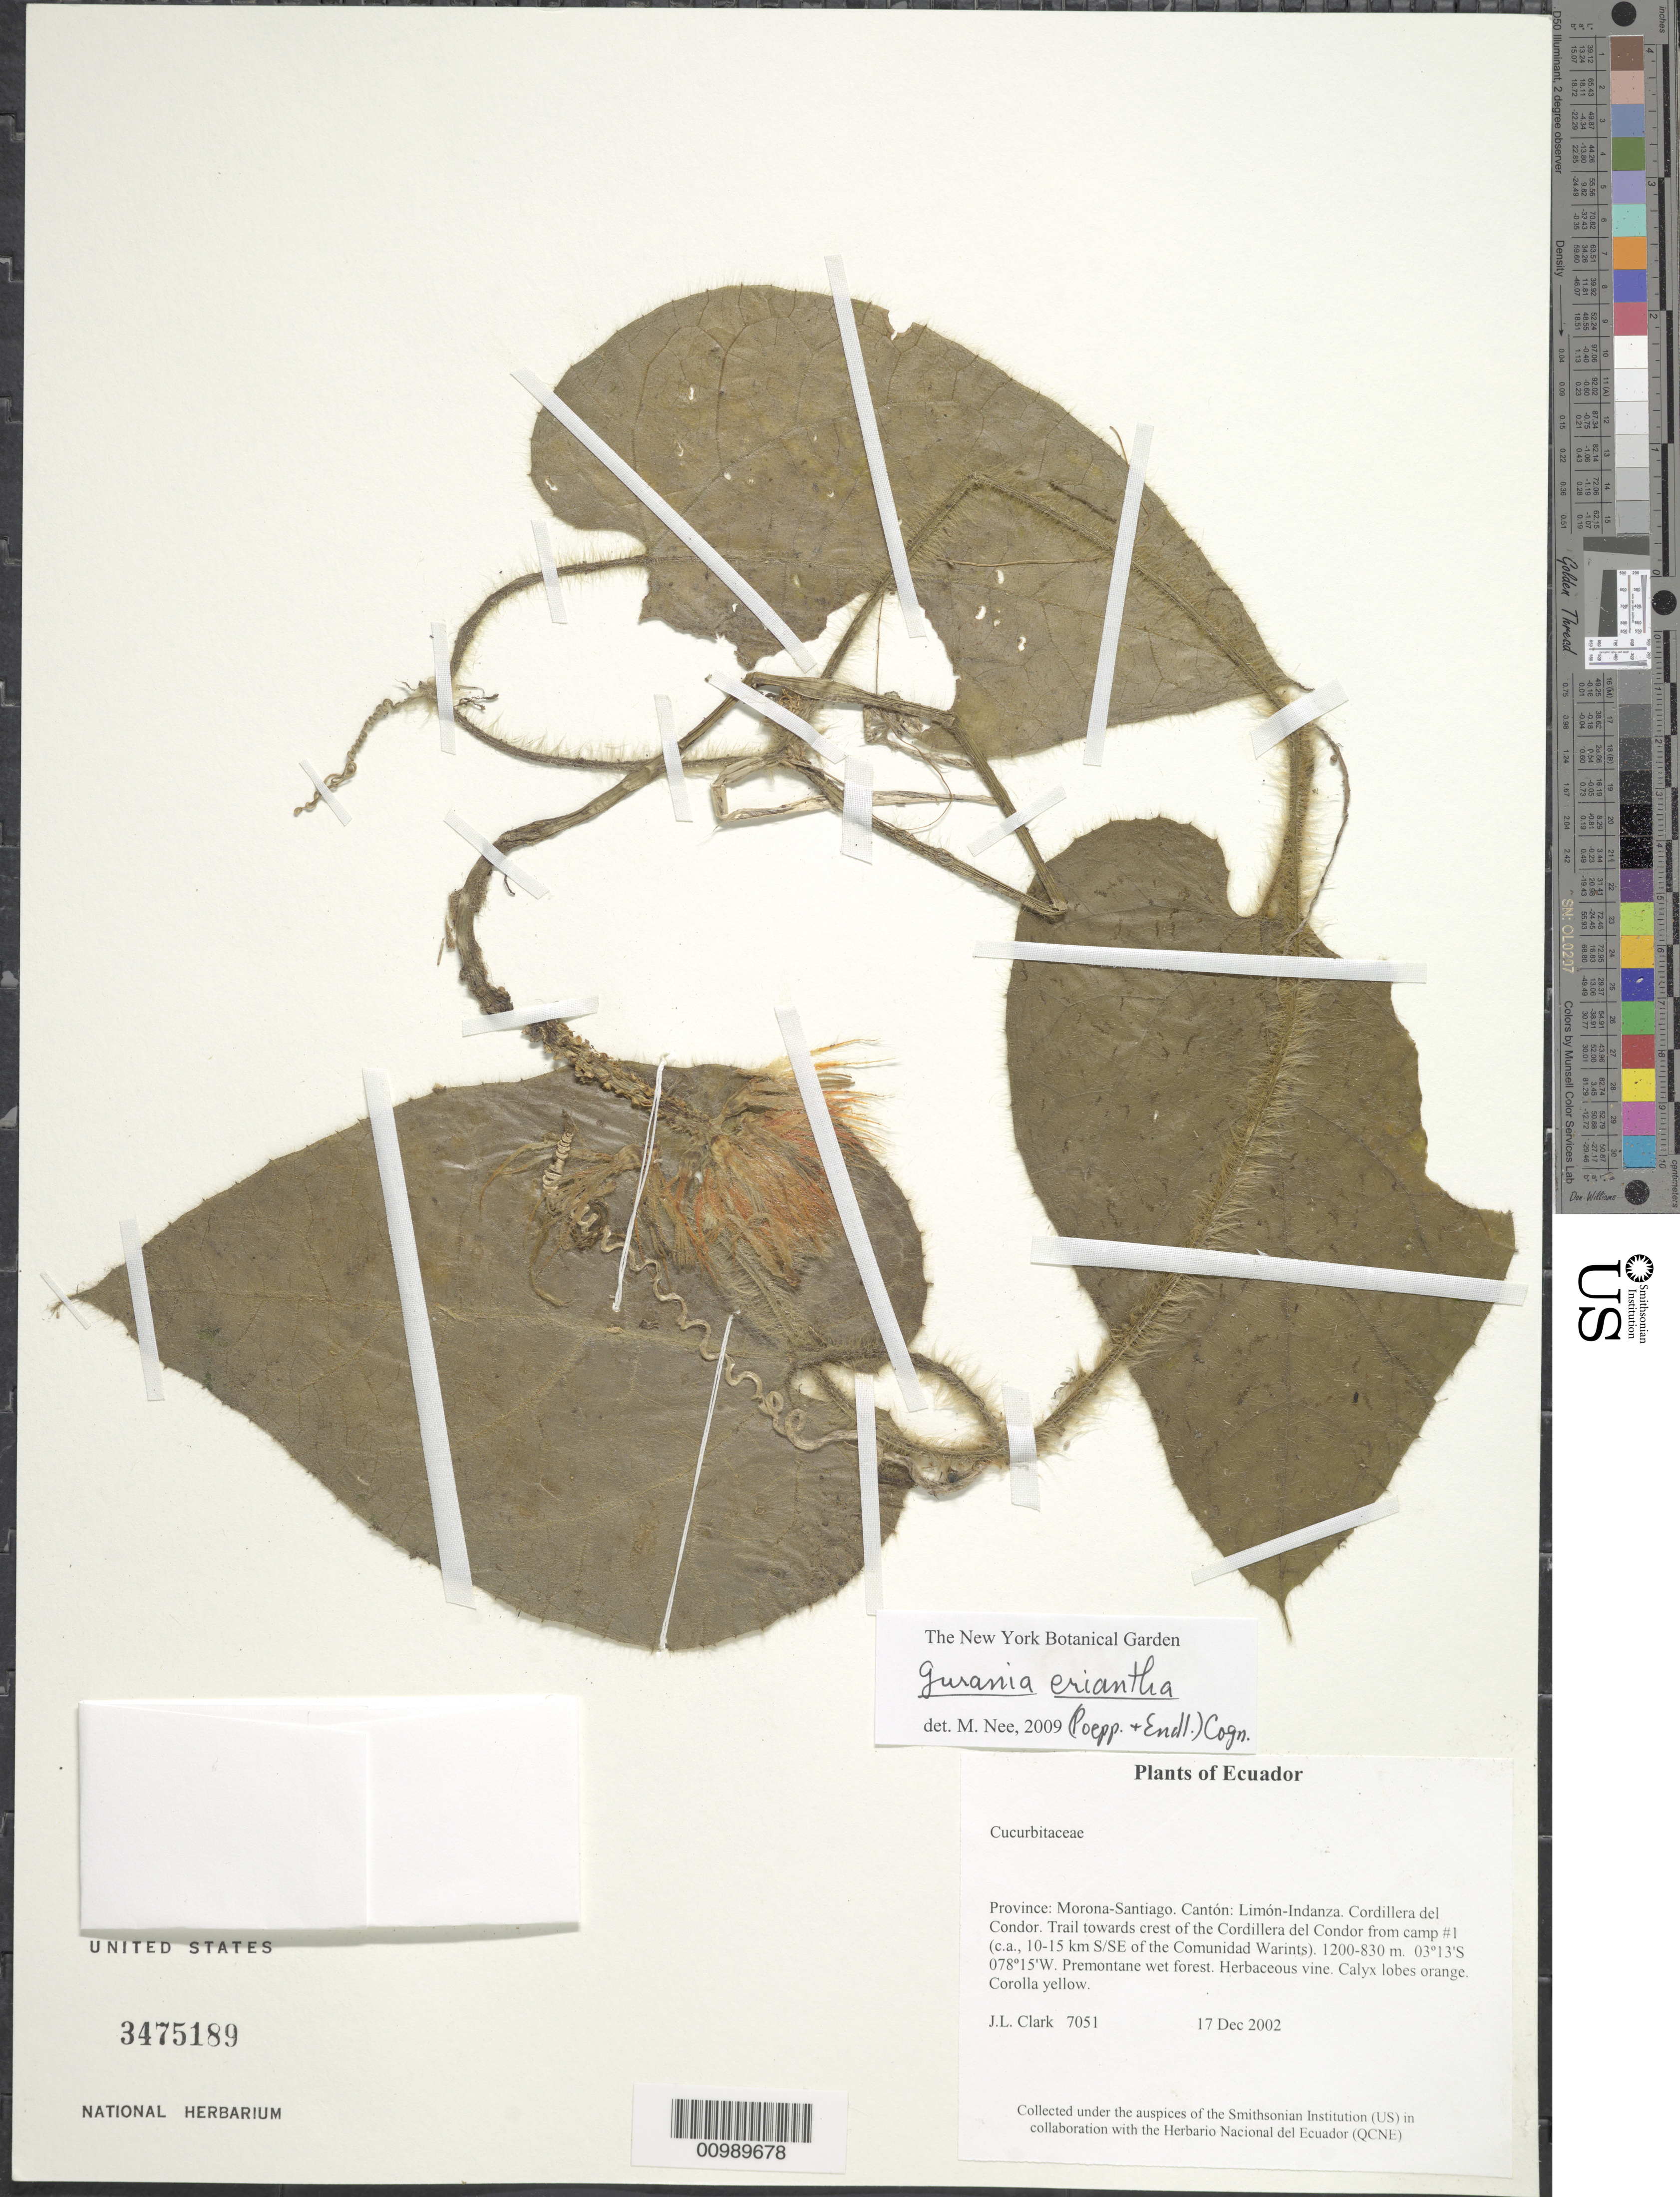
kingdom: Plantae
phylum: Tracheophyta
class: Magnoliopsida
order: Cucurbitales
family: Cucurbitaceae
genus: Gurania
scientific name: Gurania eriantha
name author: (Poepp. & Endl.) Cogn.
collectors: J. L. Clark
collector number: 07051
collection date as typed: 17 Dec 2002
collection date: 2002-12-17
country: Ecuador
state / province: Morona-Santiago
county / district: Limón-Indanza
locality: Cordillera del Condor. Trail towards crest of the Cordillera del Condor from camp #1 (c.a., 10-15 km S/SE of the Comunidad Warints).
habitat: Premontane wet forest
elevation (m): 1200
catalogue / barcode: US 34751889